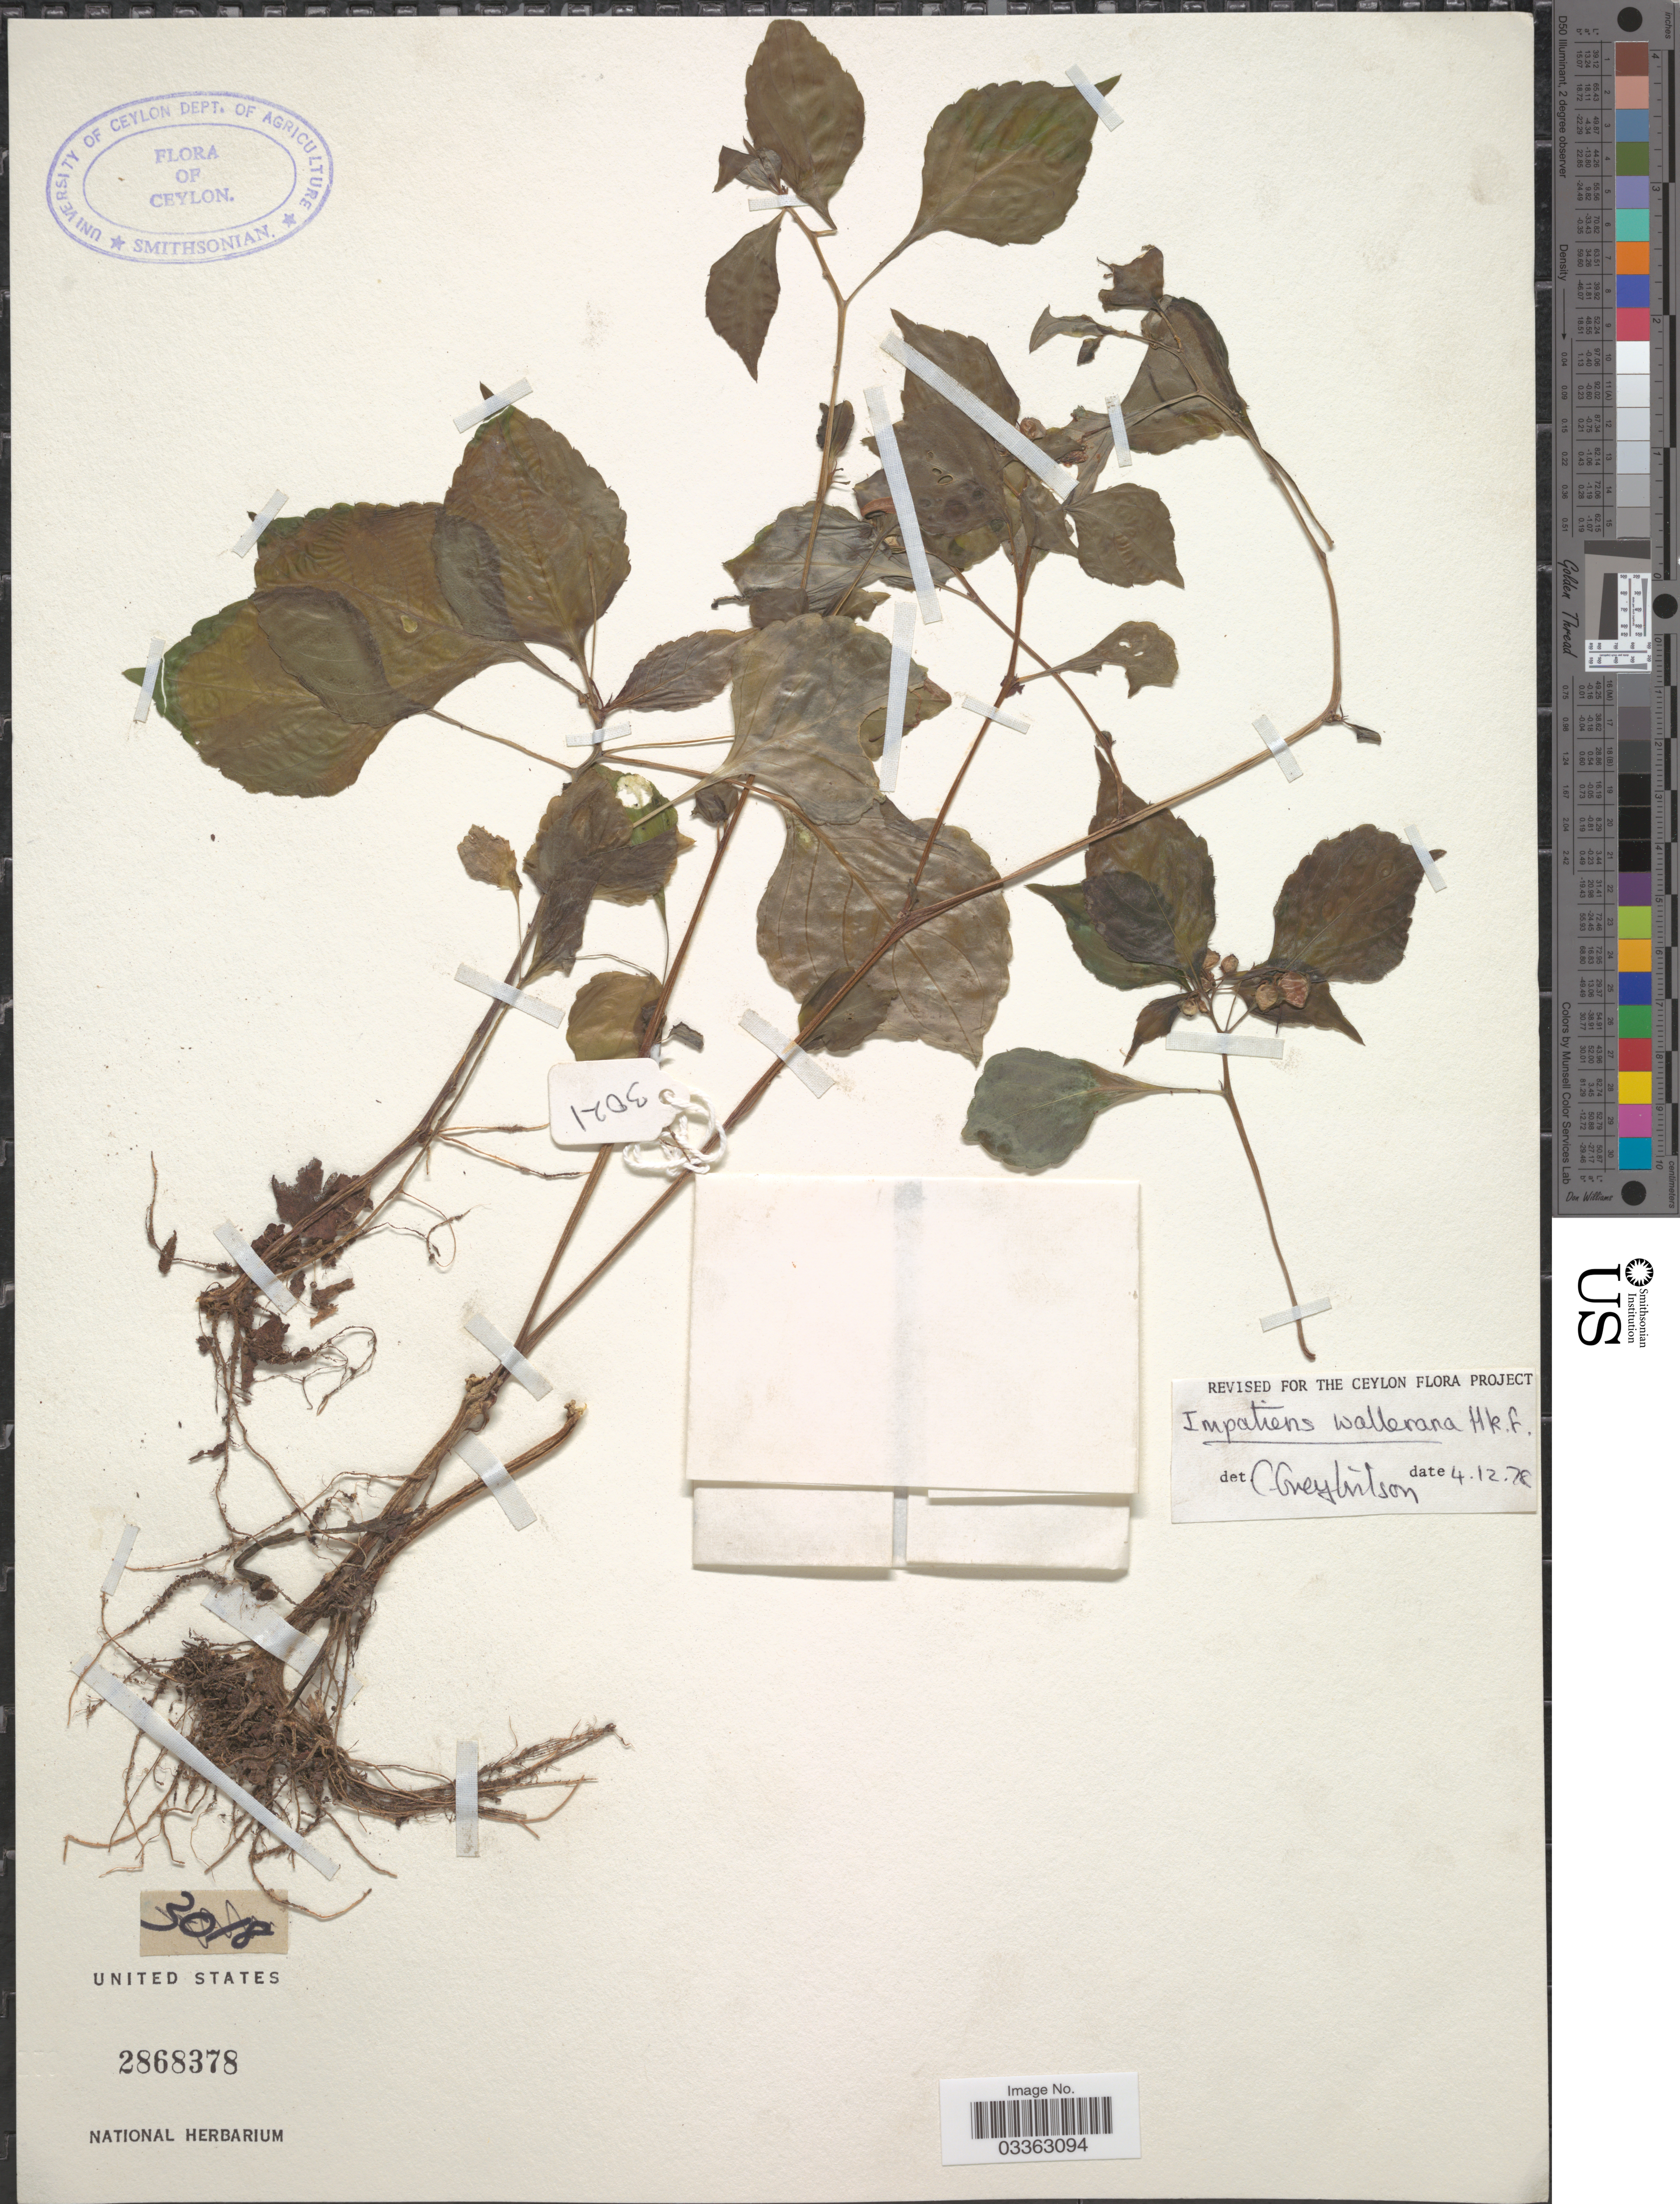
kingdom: Plantae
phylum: Tracheophyta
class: Magnoliopsida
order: Ericales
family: Balsaminaceae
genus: Impatiens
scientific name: Impatiens walleriana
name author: Hook. f.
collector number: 3021?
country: Sri Lanka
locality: Ceylon.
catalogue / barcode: US 2868378